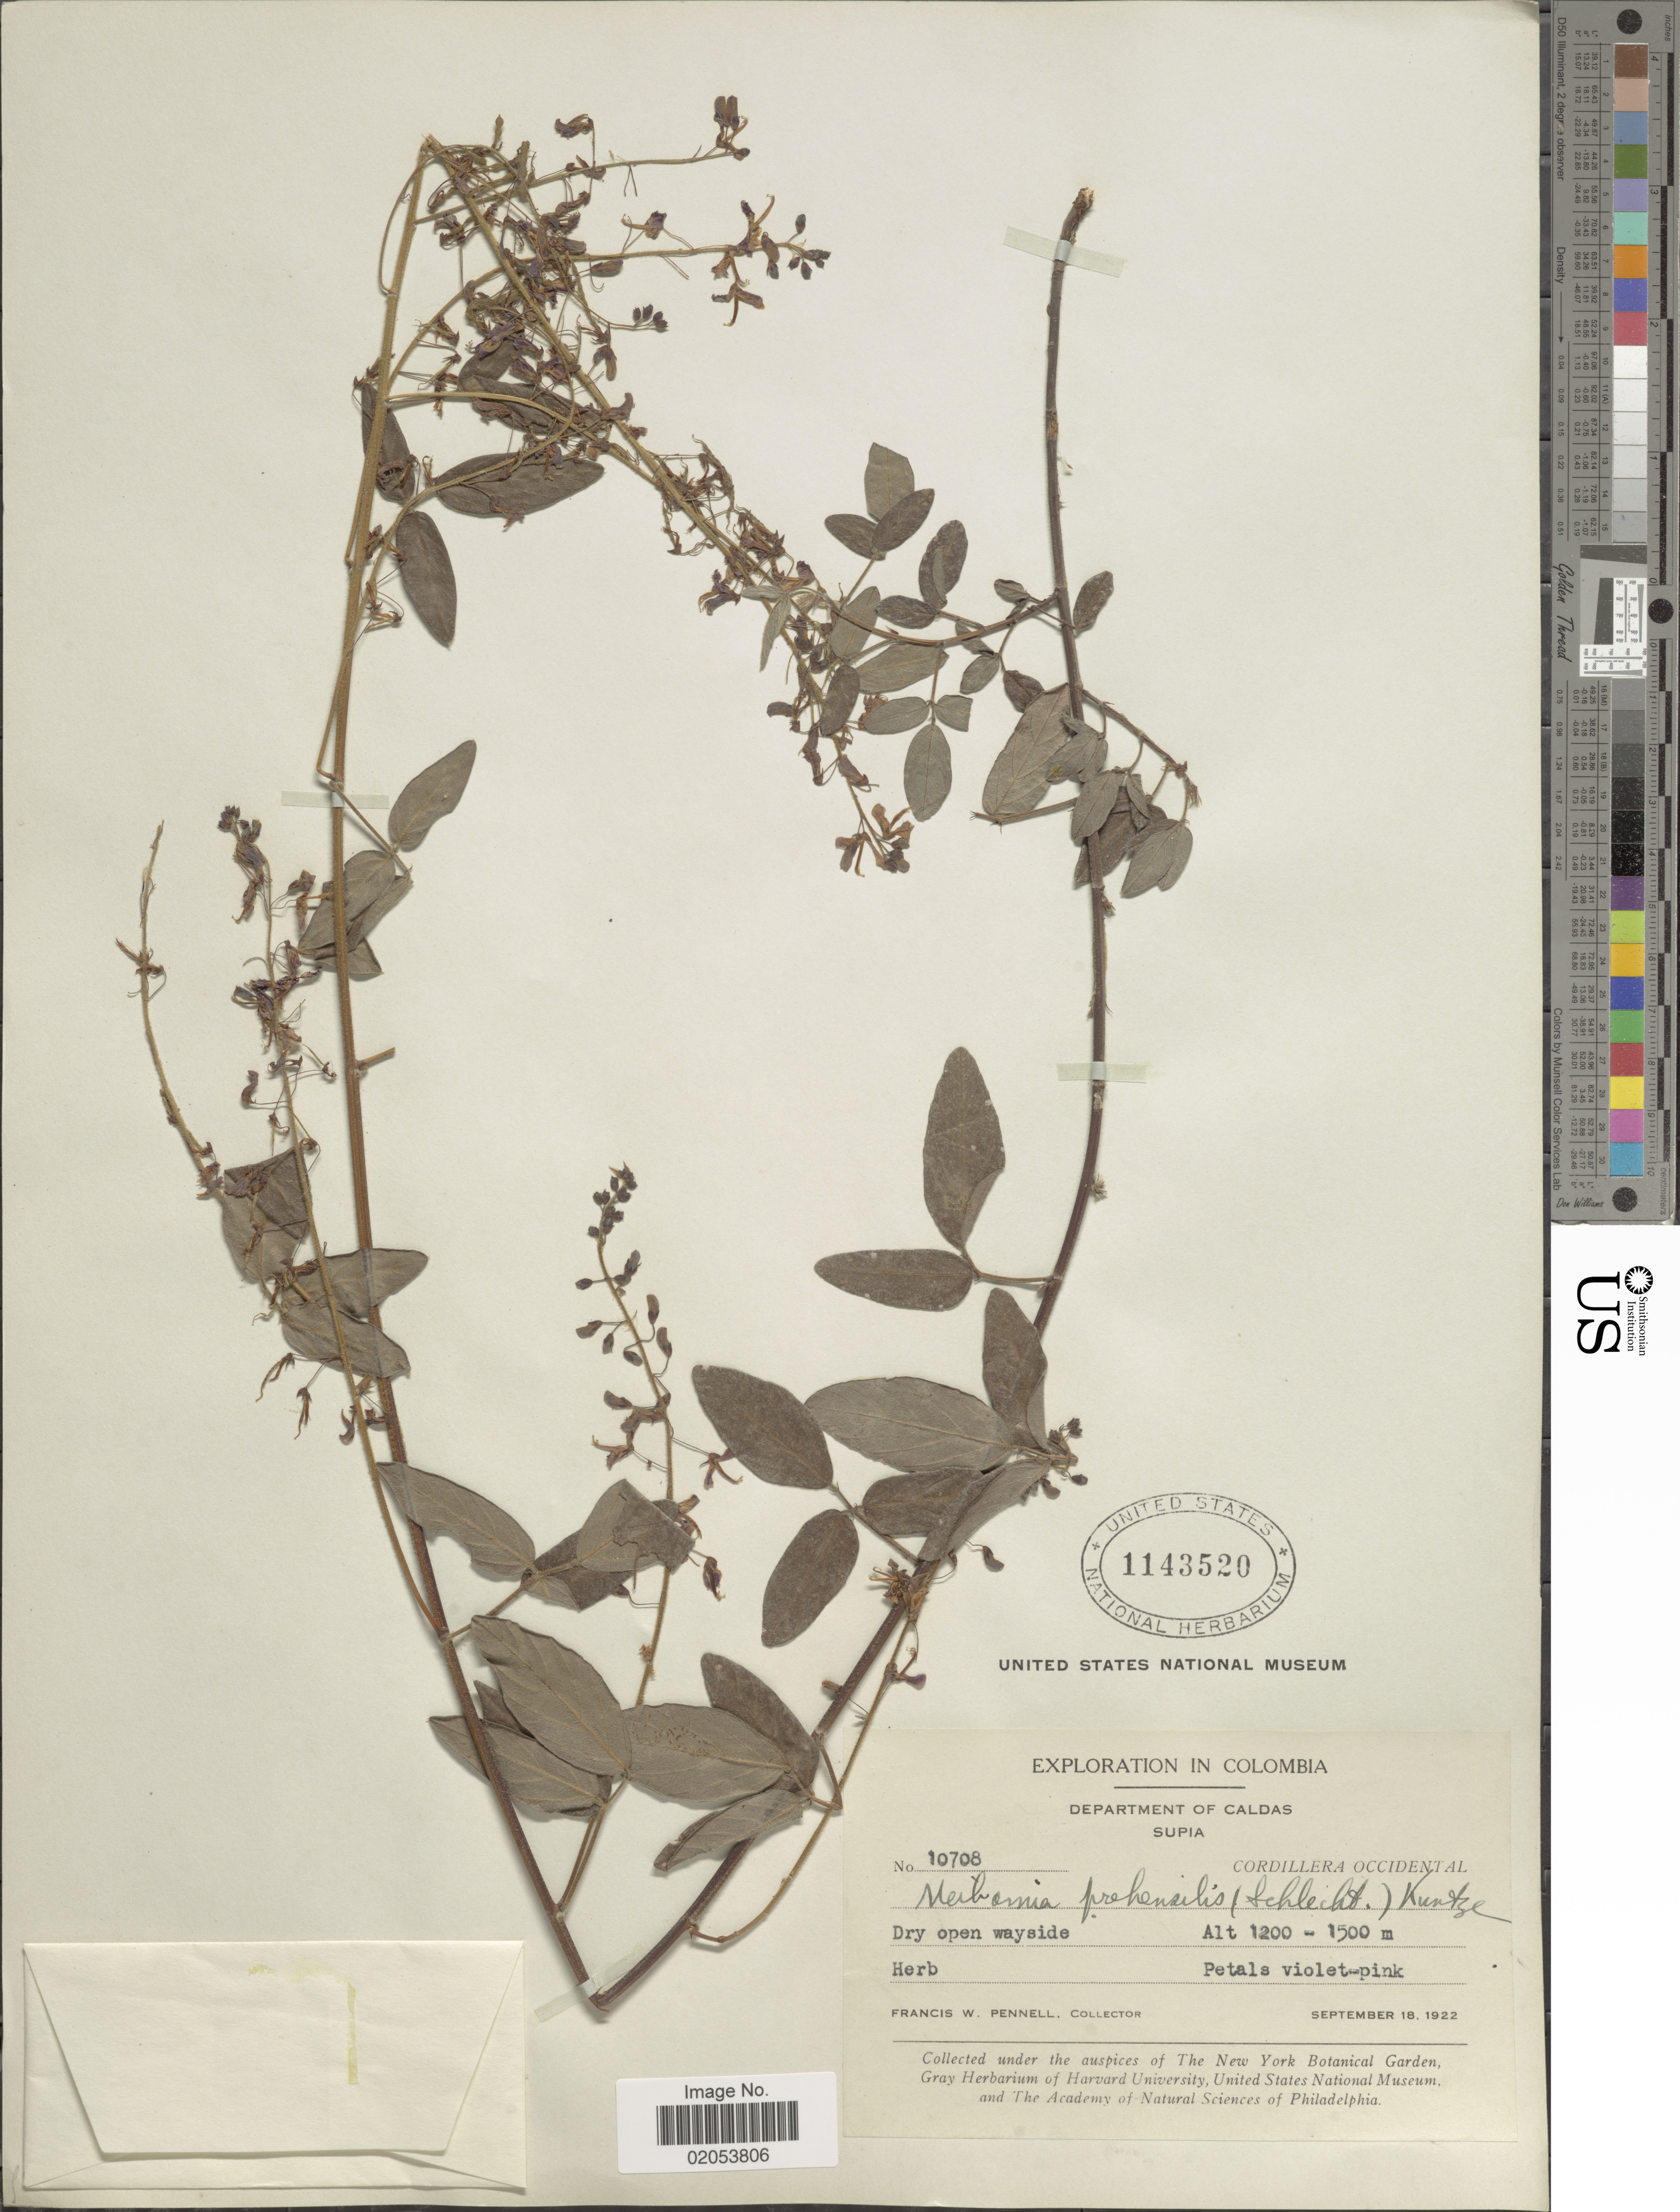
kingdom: Plantae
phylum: Tracheophyta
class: Magnoliopsida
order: Fabales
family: Fabaceae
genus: Desmodium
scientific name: Desmodium prehensile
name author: Schltdl.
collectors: F. W. Pennell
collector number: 10708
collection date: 1922-09-18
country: Colombia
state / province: Caldas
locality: Department of Caldas. Supia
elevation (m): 1200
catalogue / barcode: US 1143520